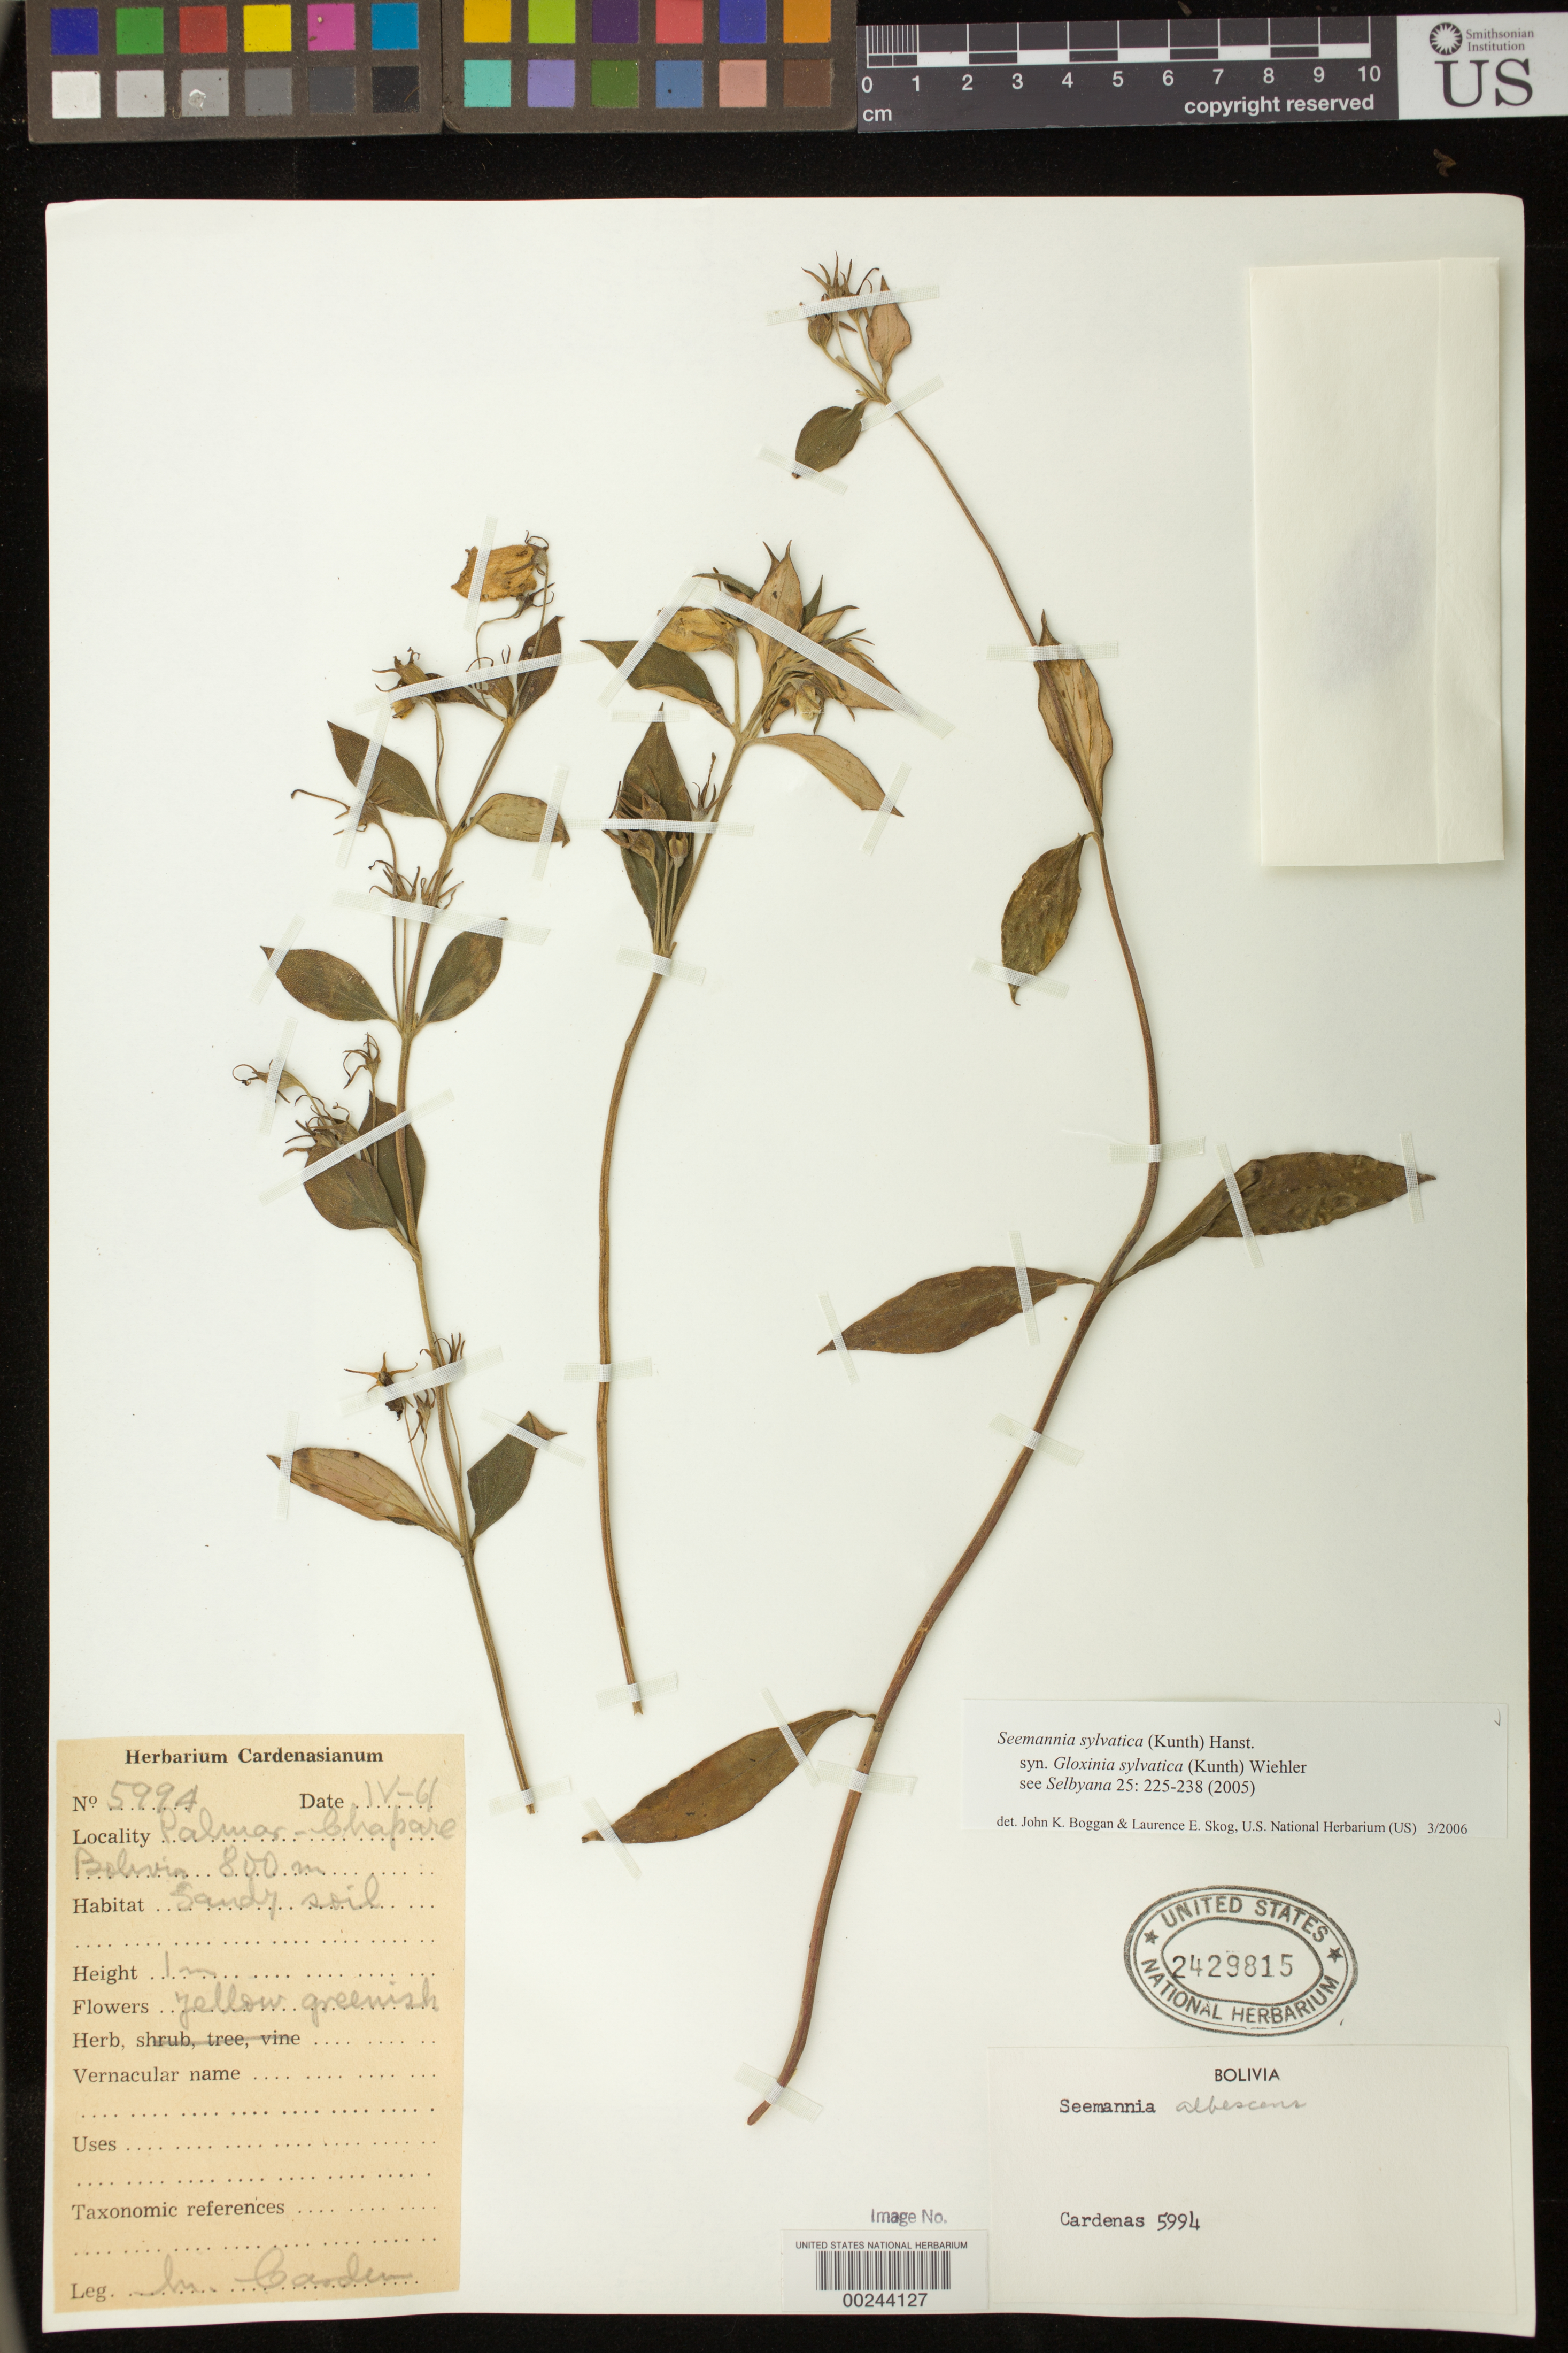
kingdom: Plantae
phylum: Tracheophyta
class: Magnoliopsida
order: Lamiales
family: Gesneriaceae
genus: Seemannia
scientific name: Seemannia sylvatica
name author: (Kunth) Hanst.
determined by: Boggan, J. K.; Skog, L. E.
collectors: M. Cárdenas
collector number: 5994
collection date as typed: Apr 1961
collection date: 1961-04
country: Bolivia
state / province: Cochabamba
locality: Palmar - Chapare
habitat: Sandy soil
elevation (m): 800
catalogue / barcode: US 2429815